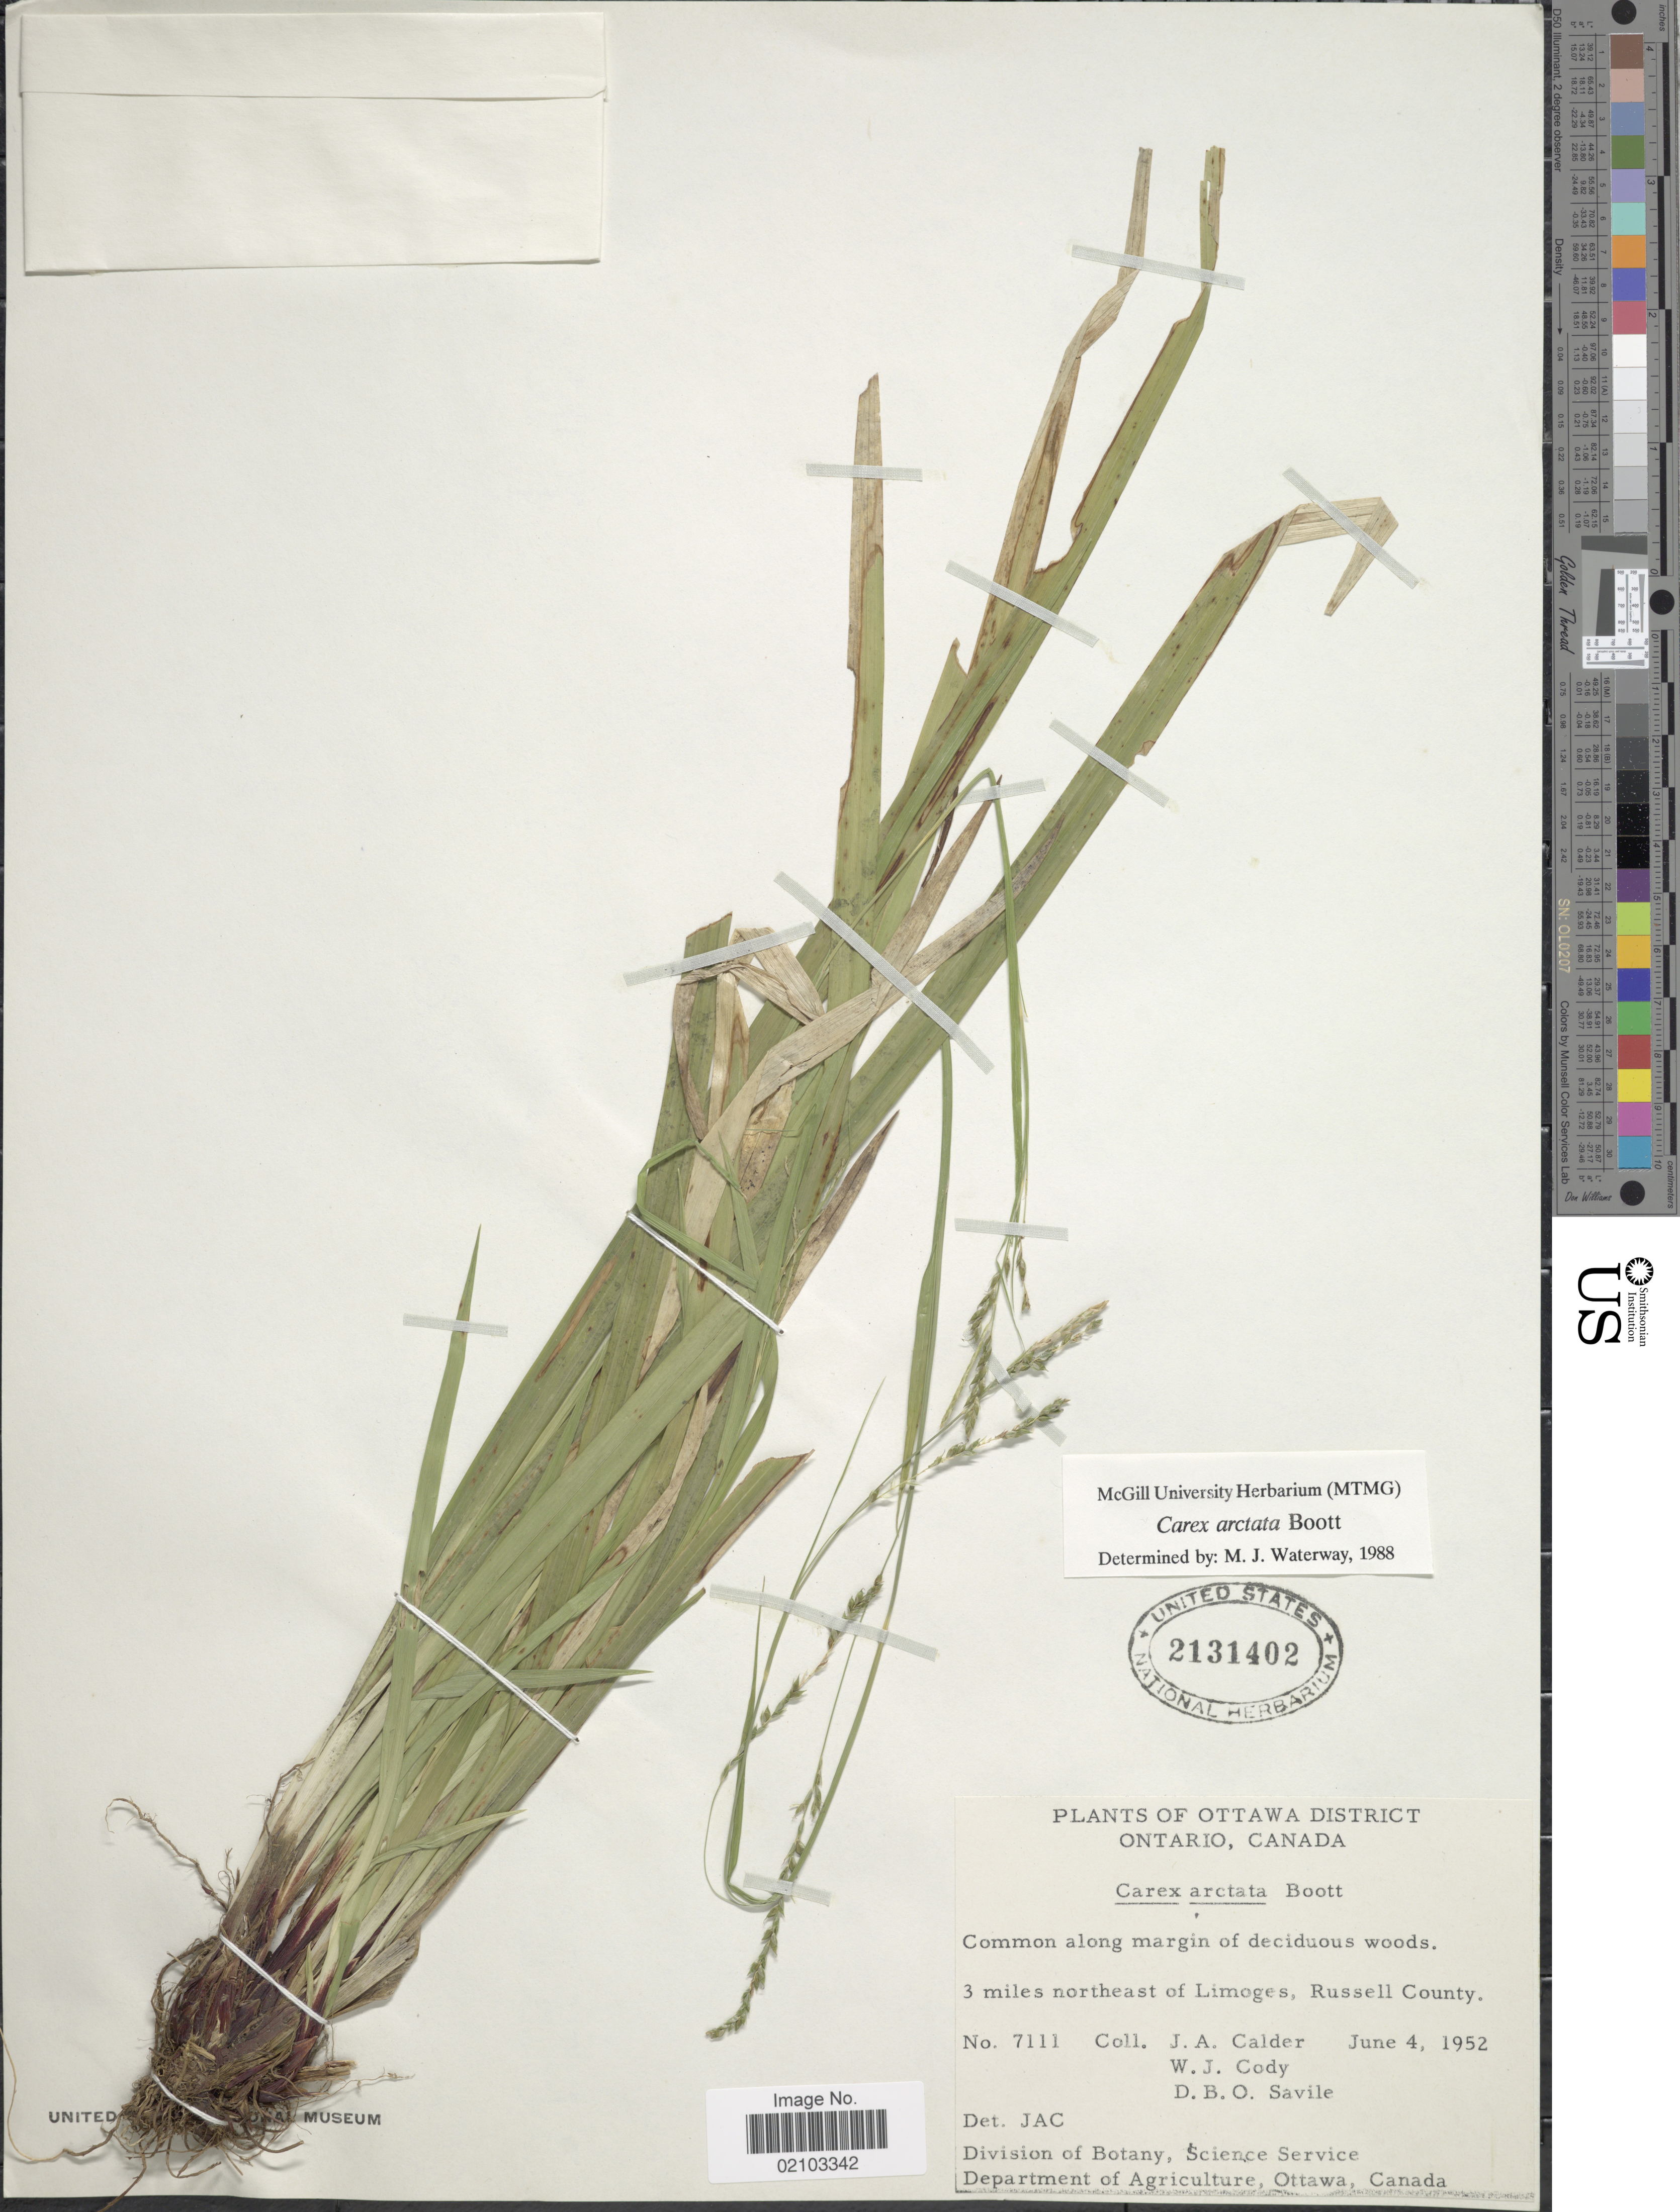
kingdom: Plantae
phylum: Tracheophyta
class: Liliopsida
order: Poales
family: Cyperaceae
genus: Carex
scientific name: Carex arctata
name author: Boott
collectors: J. A. Calder, W. Cody & D. Savile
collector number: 7111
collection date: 1952-06-04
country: Canada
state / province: Ontario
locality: Ottawa District. 3 miles northeast of Limoges, Russell County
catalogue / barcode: US 2131402